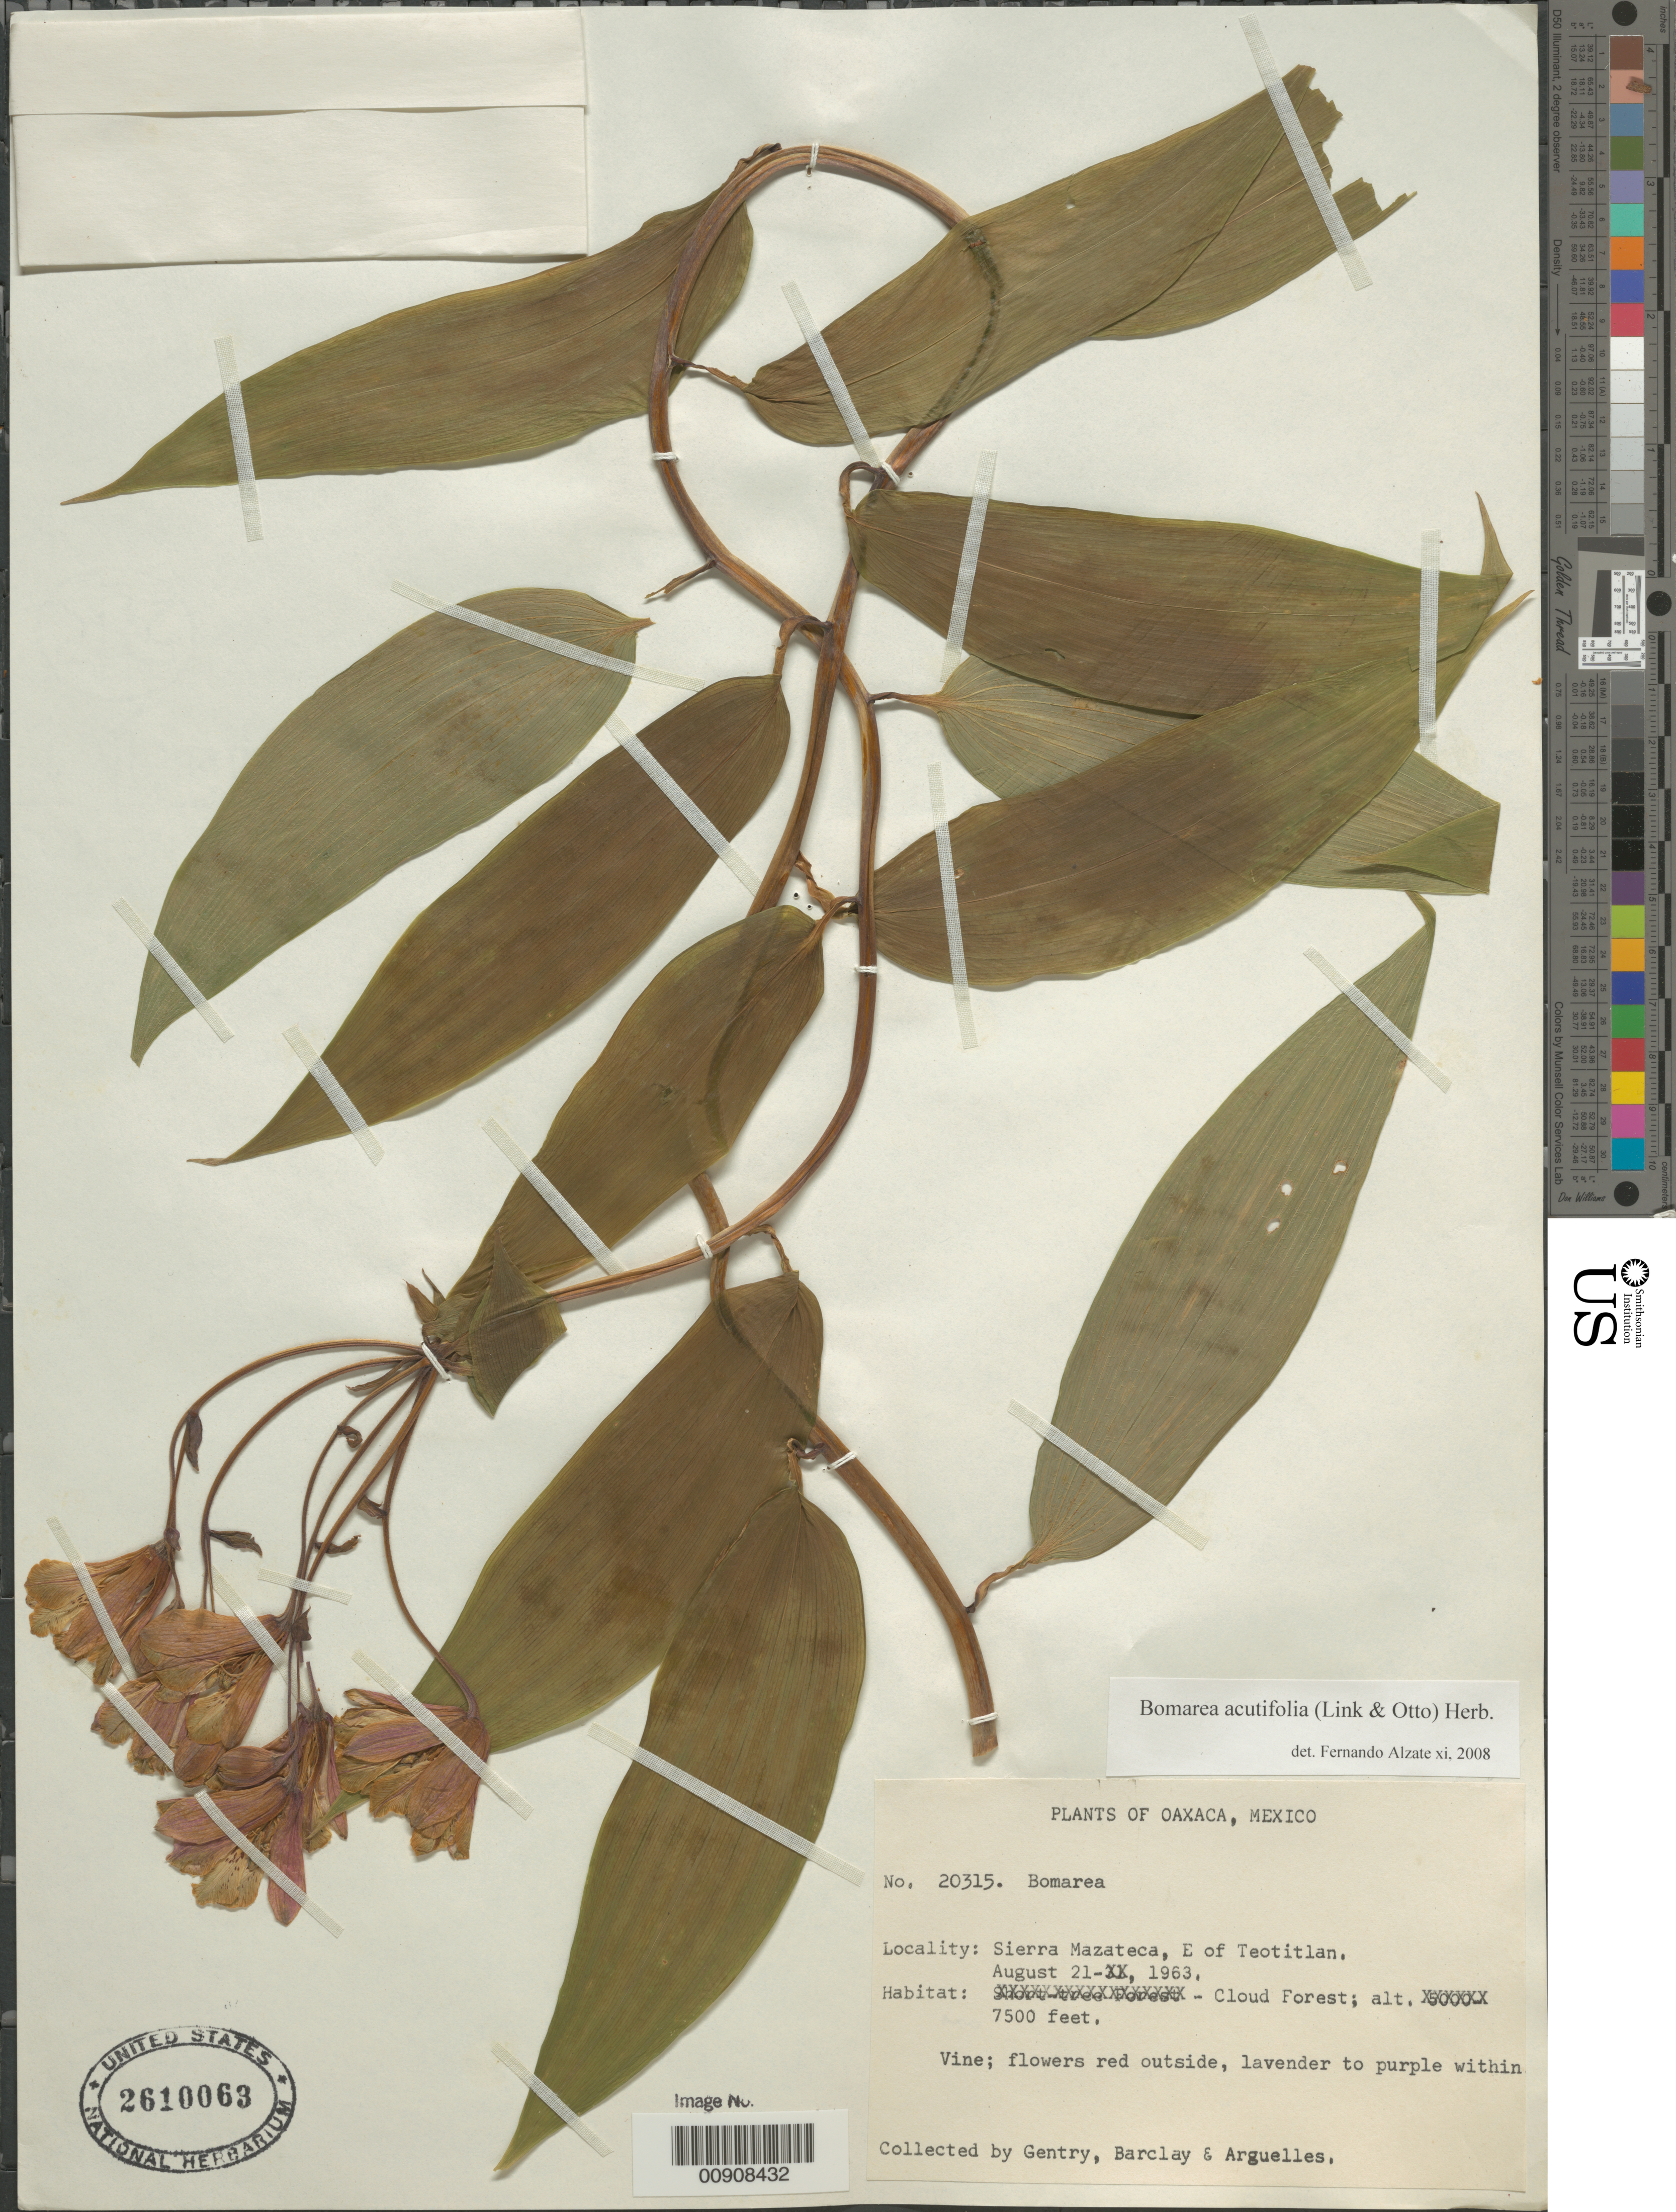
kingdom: Plantae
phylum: Tracheophyta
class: Liliopsida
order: Liliales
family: Alstroemeriaceae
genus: Bomarea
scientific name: Bomarea sp.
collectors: Gentry, --, -- Barclay & Arguelles, --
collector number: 20315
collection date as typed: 21 Aug 1963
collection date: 1963-08-21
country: Mexico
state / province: Oaxaca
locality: Sierra Mazateca, E of Teotitlan, Oaxaca.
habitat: Cloud forest.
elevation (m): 2286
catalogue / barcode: US 2610063